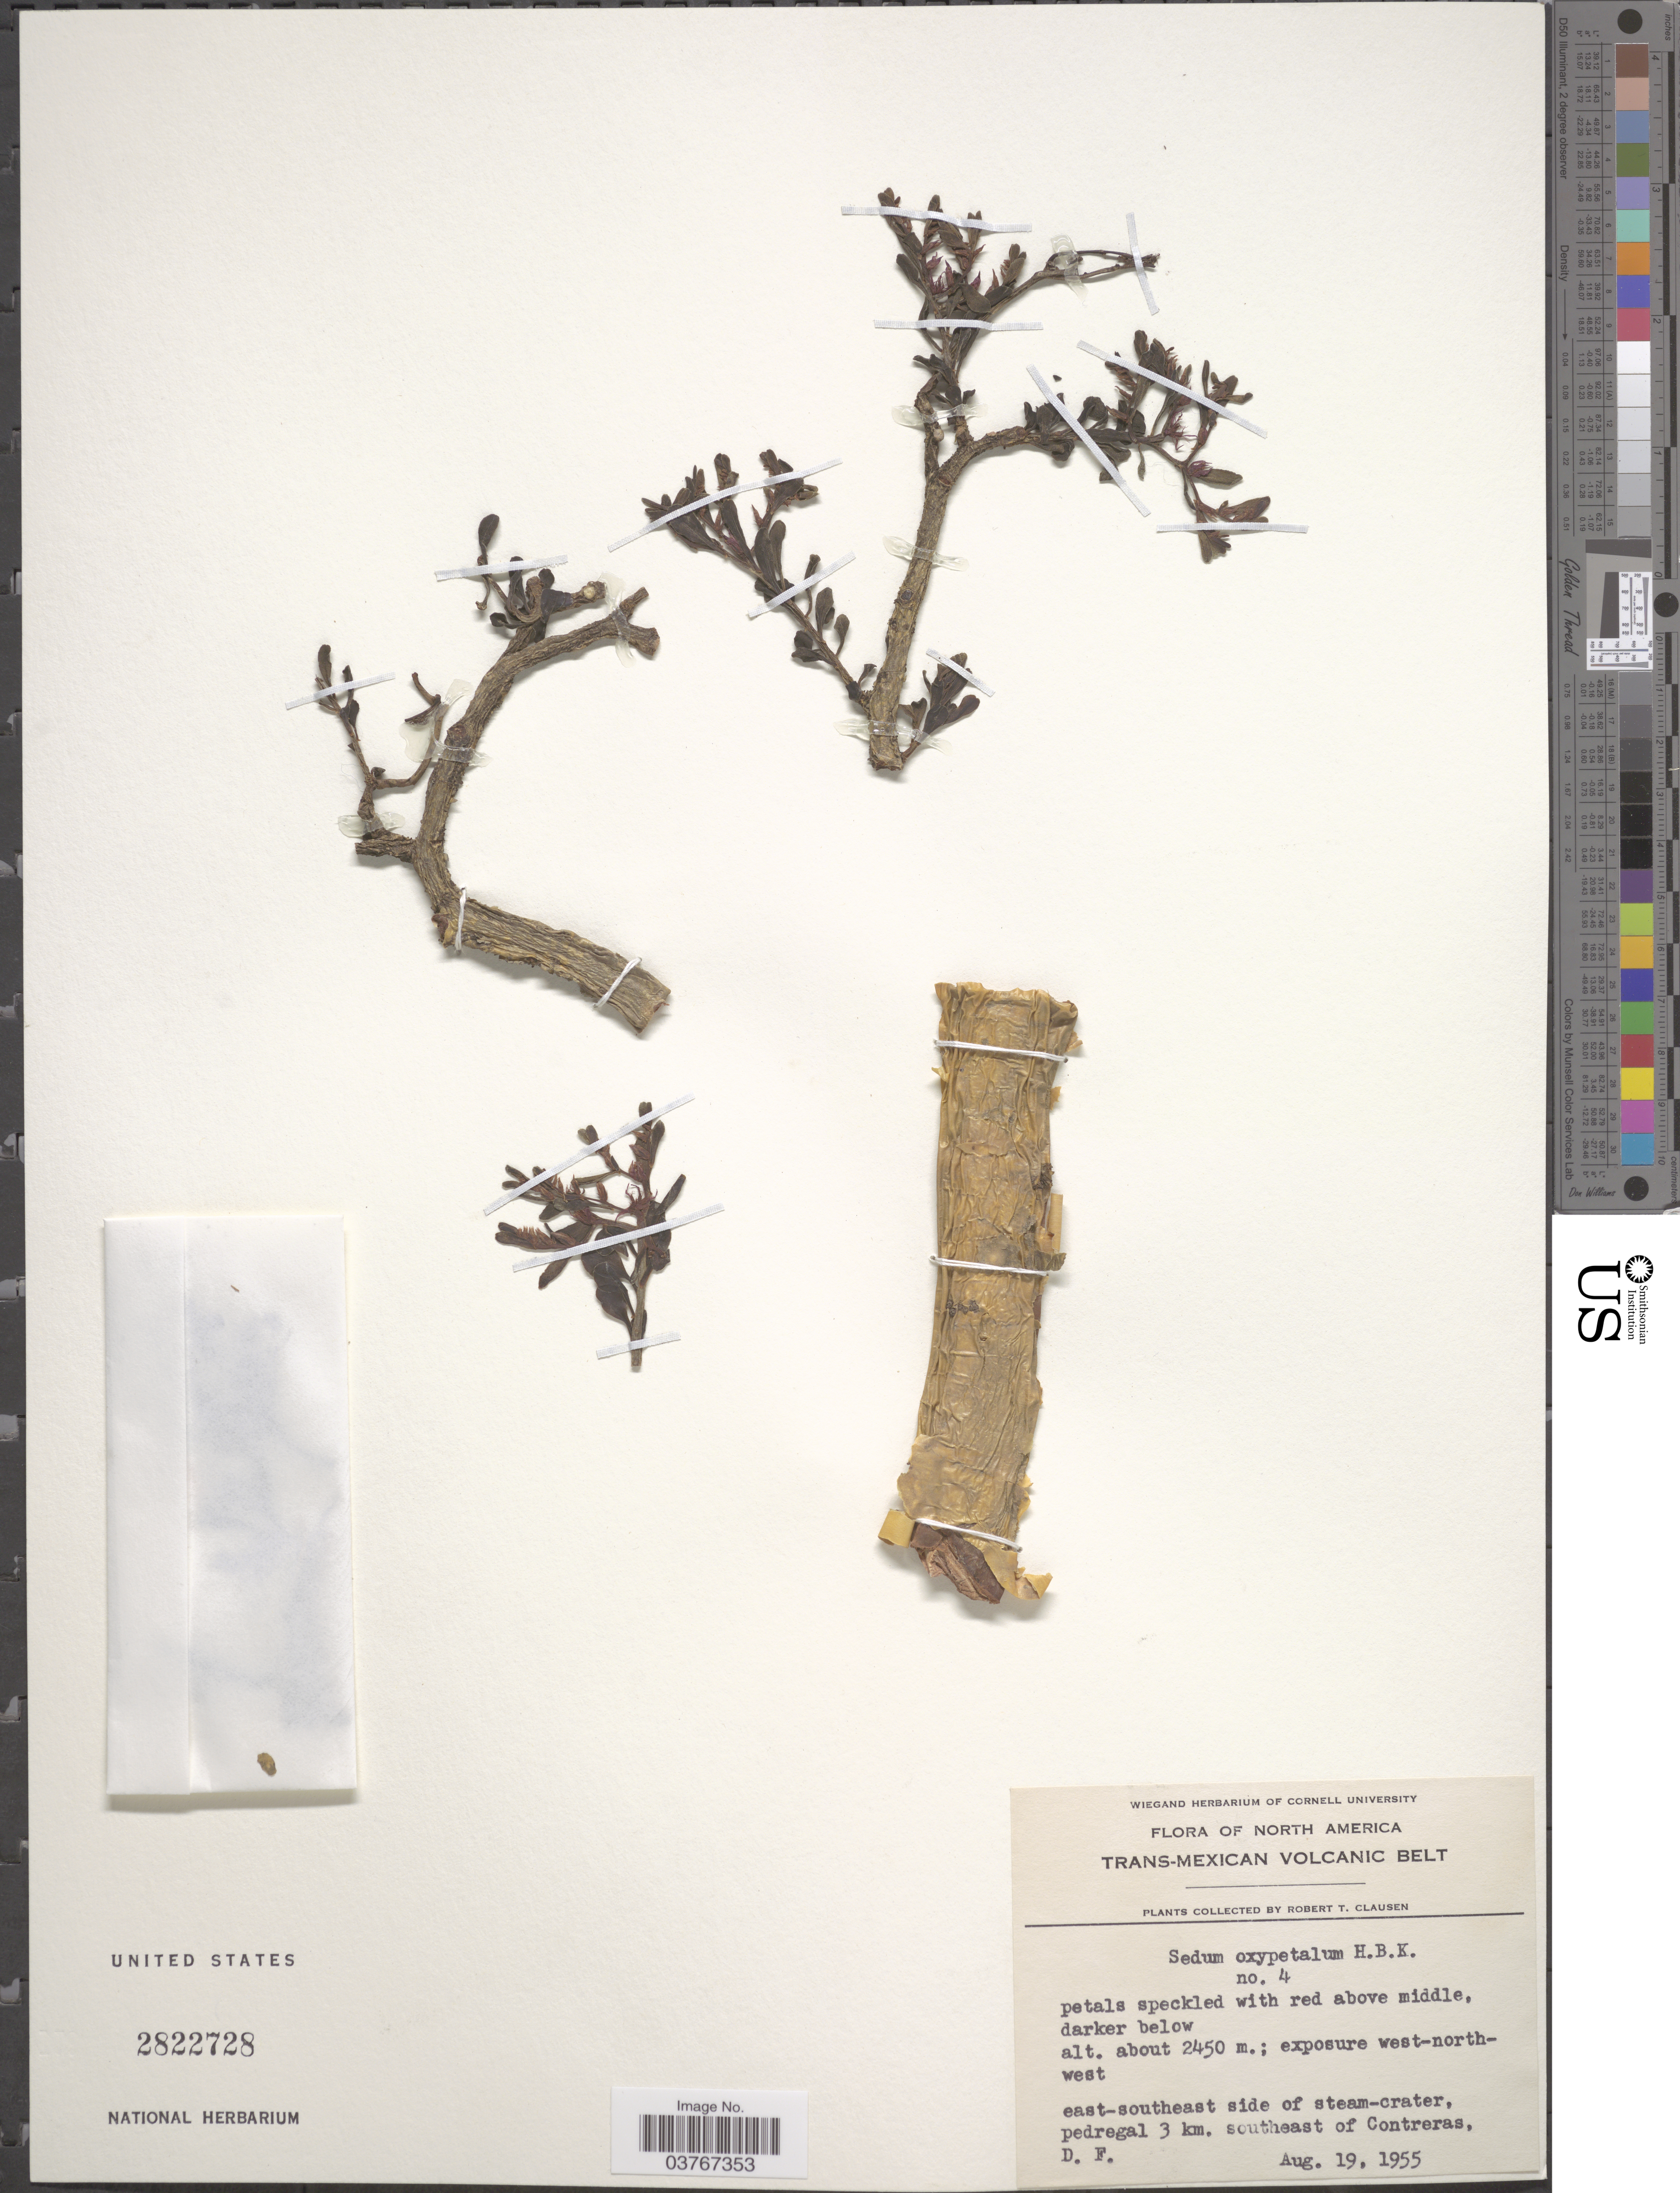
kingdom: Plantae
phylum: Tracheophyta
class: Magnoliopsida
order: Saxifragales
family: Crassulaceae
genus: Sedum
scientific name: Sedum oxypetalum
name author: Kunth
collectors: R. T. Clausen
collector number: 4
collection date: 1955-08-19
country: Mexico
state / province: Distrito Federal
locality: Trans-Mexican Volcanic Belt. Exposure west-north-west. East-southeast side of steam-crater, pedregal 3 km. southeast of Contreras.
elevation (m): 2450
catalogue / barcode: US 2822728